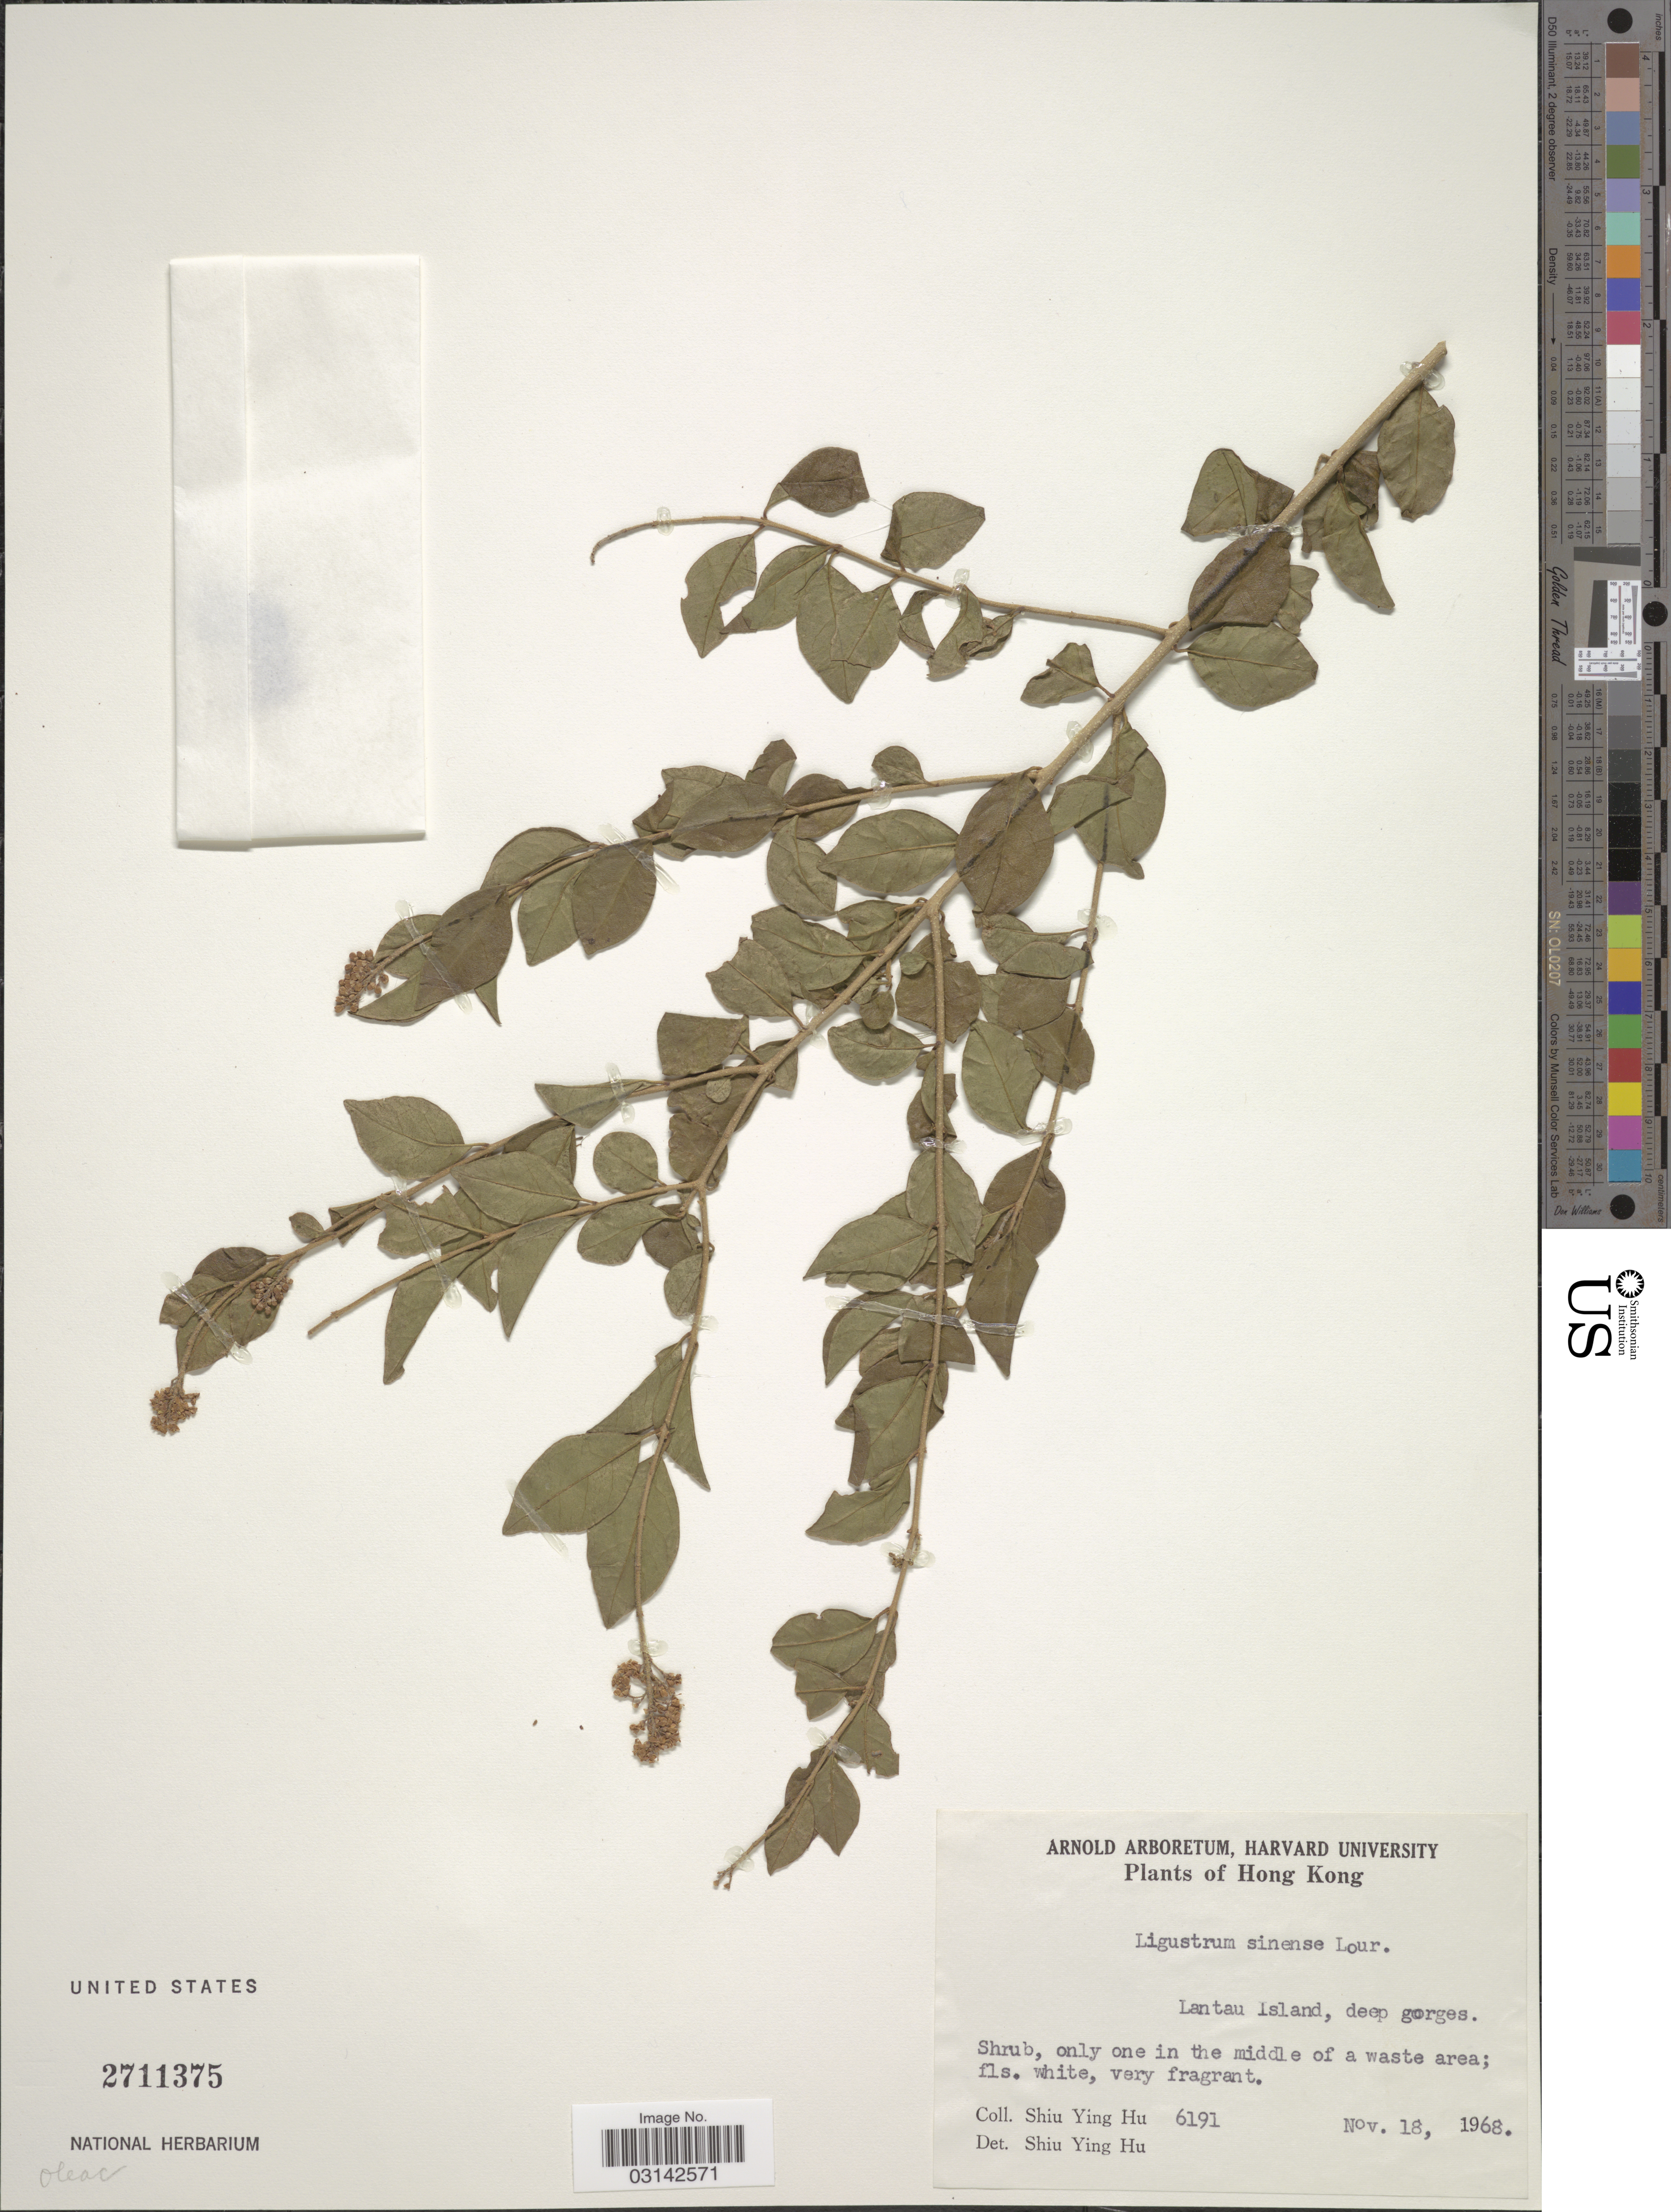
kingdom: Plantae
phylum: Tracheophyta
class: Magnoliopsida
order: Lamiales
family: Oleaceae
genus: Ligustrum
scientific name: Ligustrum sinense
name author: Lour.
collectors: S. Y. Hu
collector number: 6191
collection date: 1968-11-18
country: China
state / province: Hong Kong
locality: Lantau Island.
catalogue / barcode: US 2711375